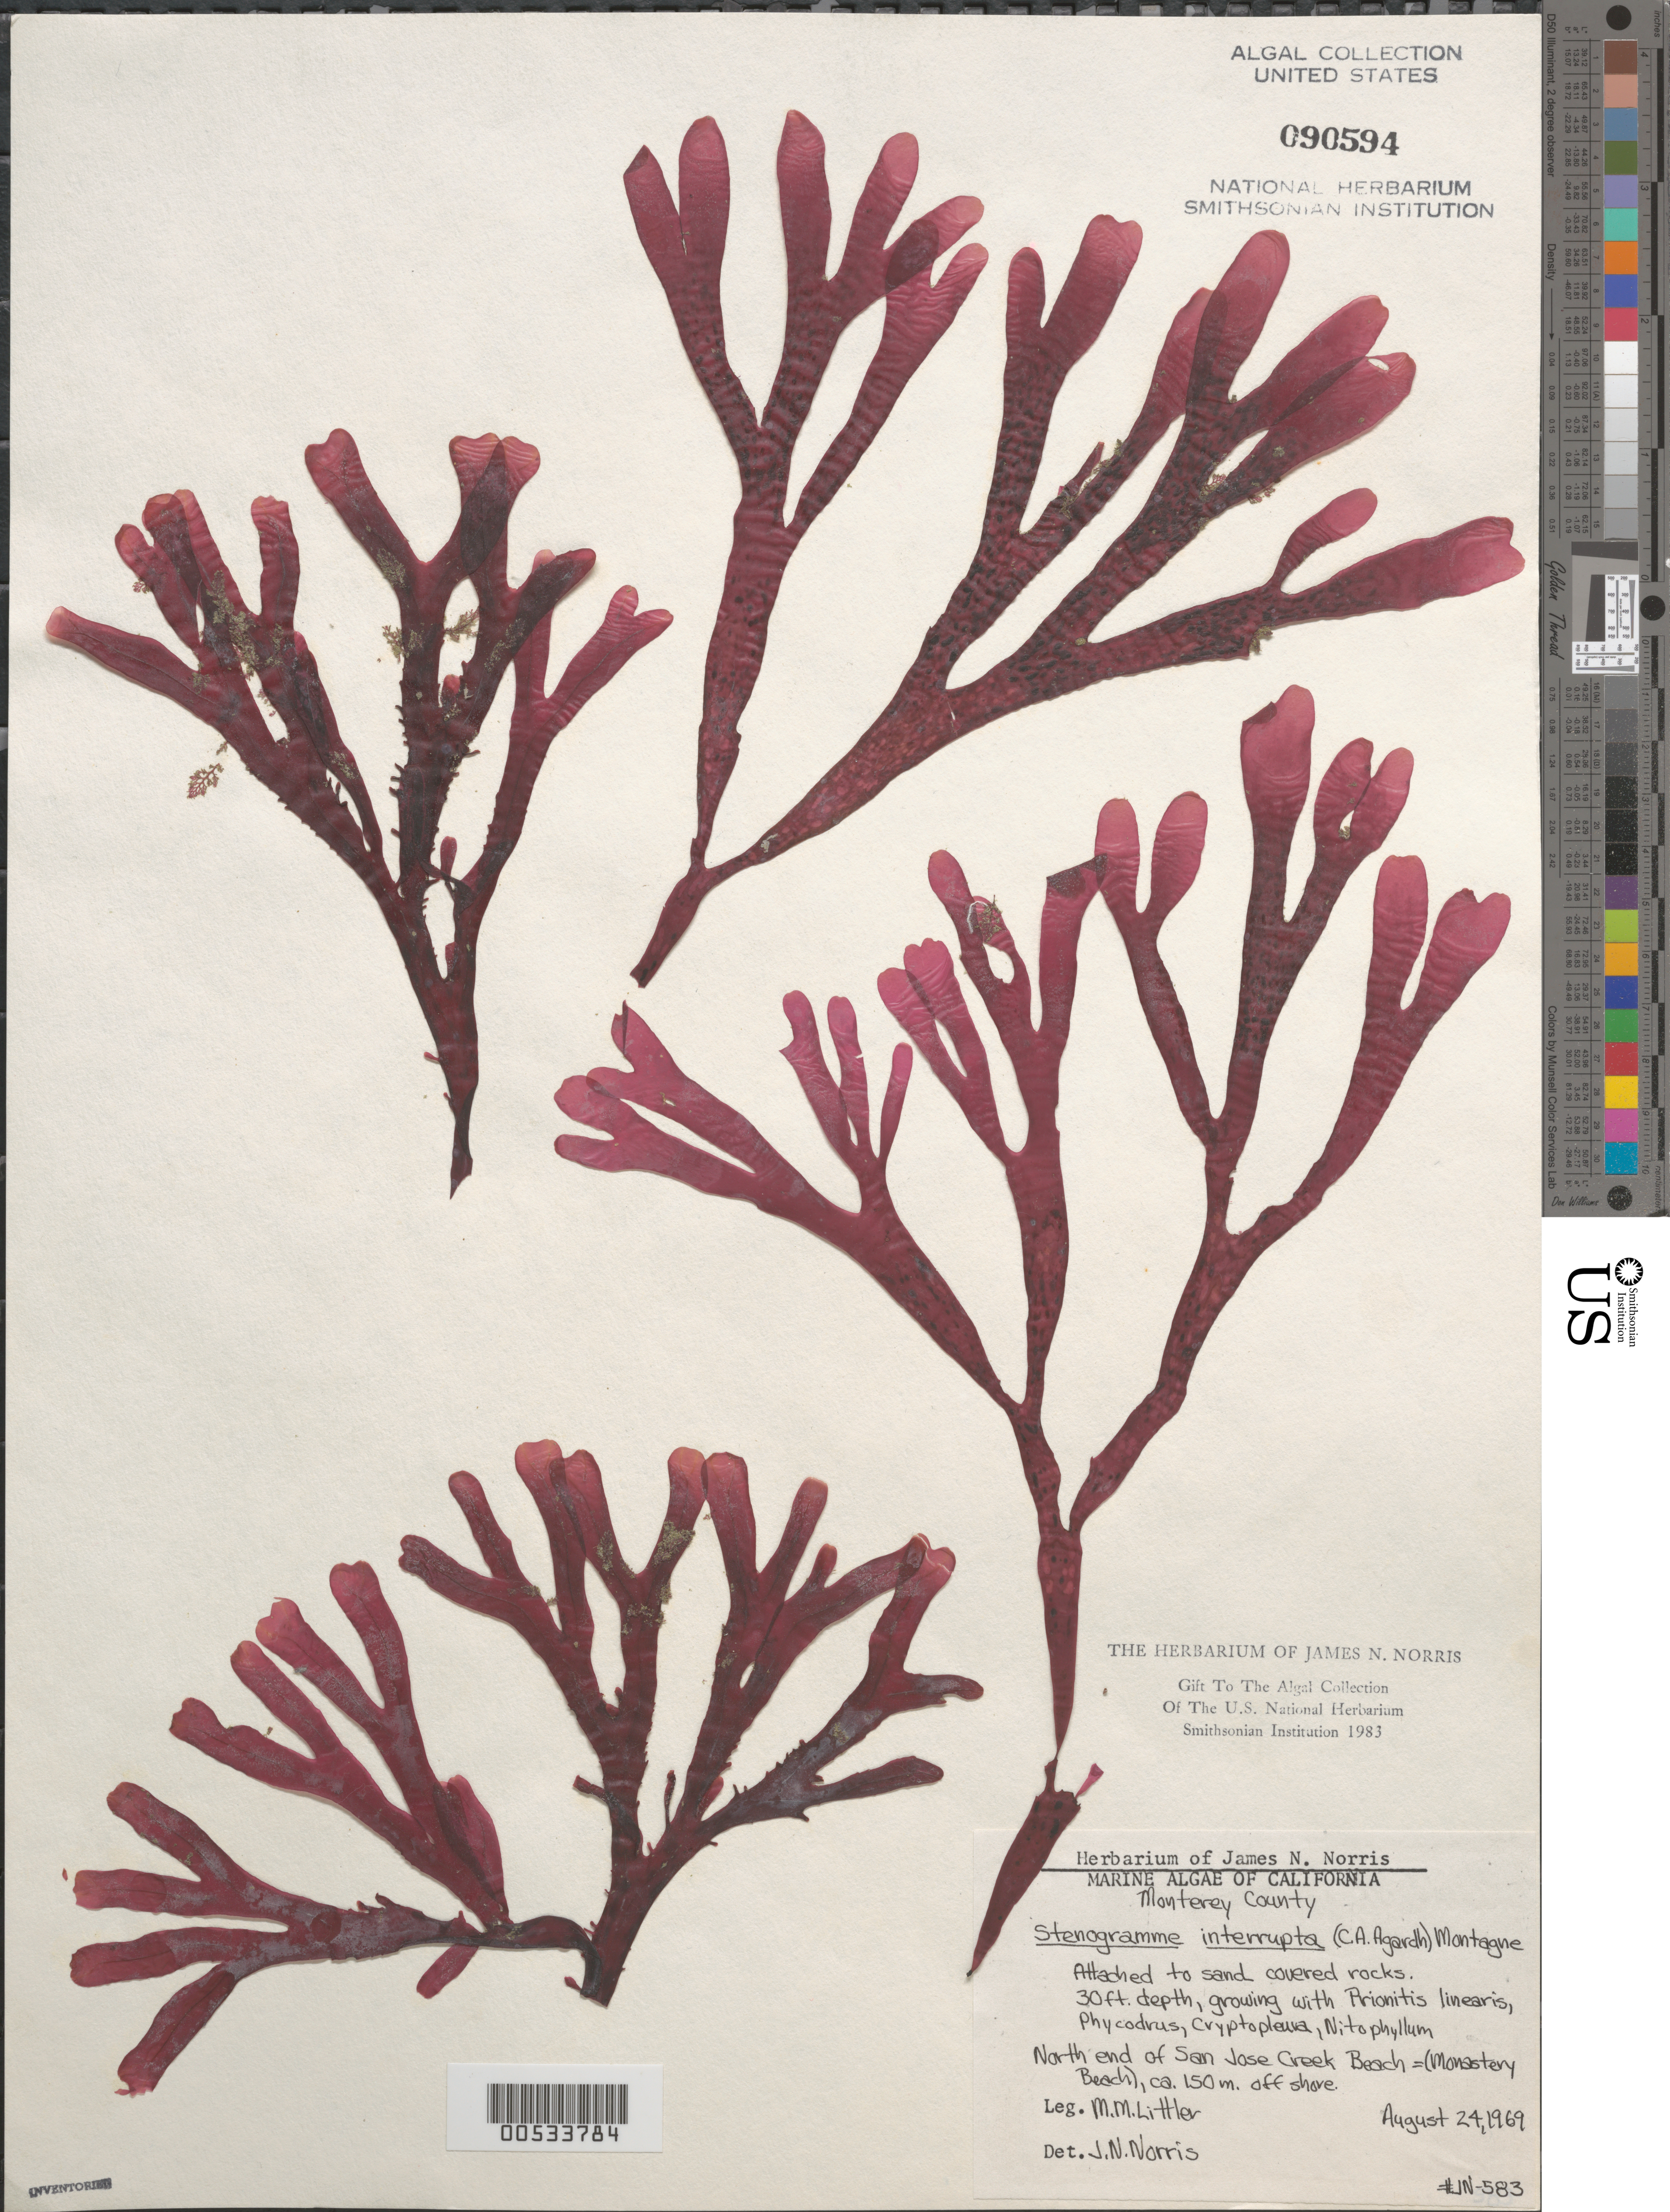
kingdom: Plantae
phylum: Rhodophyta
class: Florideophyceae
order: Gigartinales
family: Phyllophoraceae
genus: Stenogramma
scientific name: Stenogramma interruptum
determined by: Norris, James N.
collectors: M. M. Littler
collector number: JN-583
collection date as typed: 24 Aug 1969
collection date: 1969-08-24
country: United States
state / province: California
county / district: Monterey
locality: San Jose Creek Beach (Monastery Beach)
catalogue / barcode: US 90594